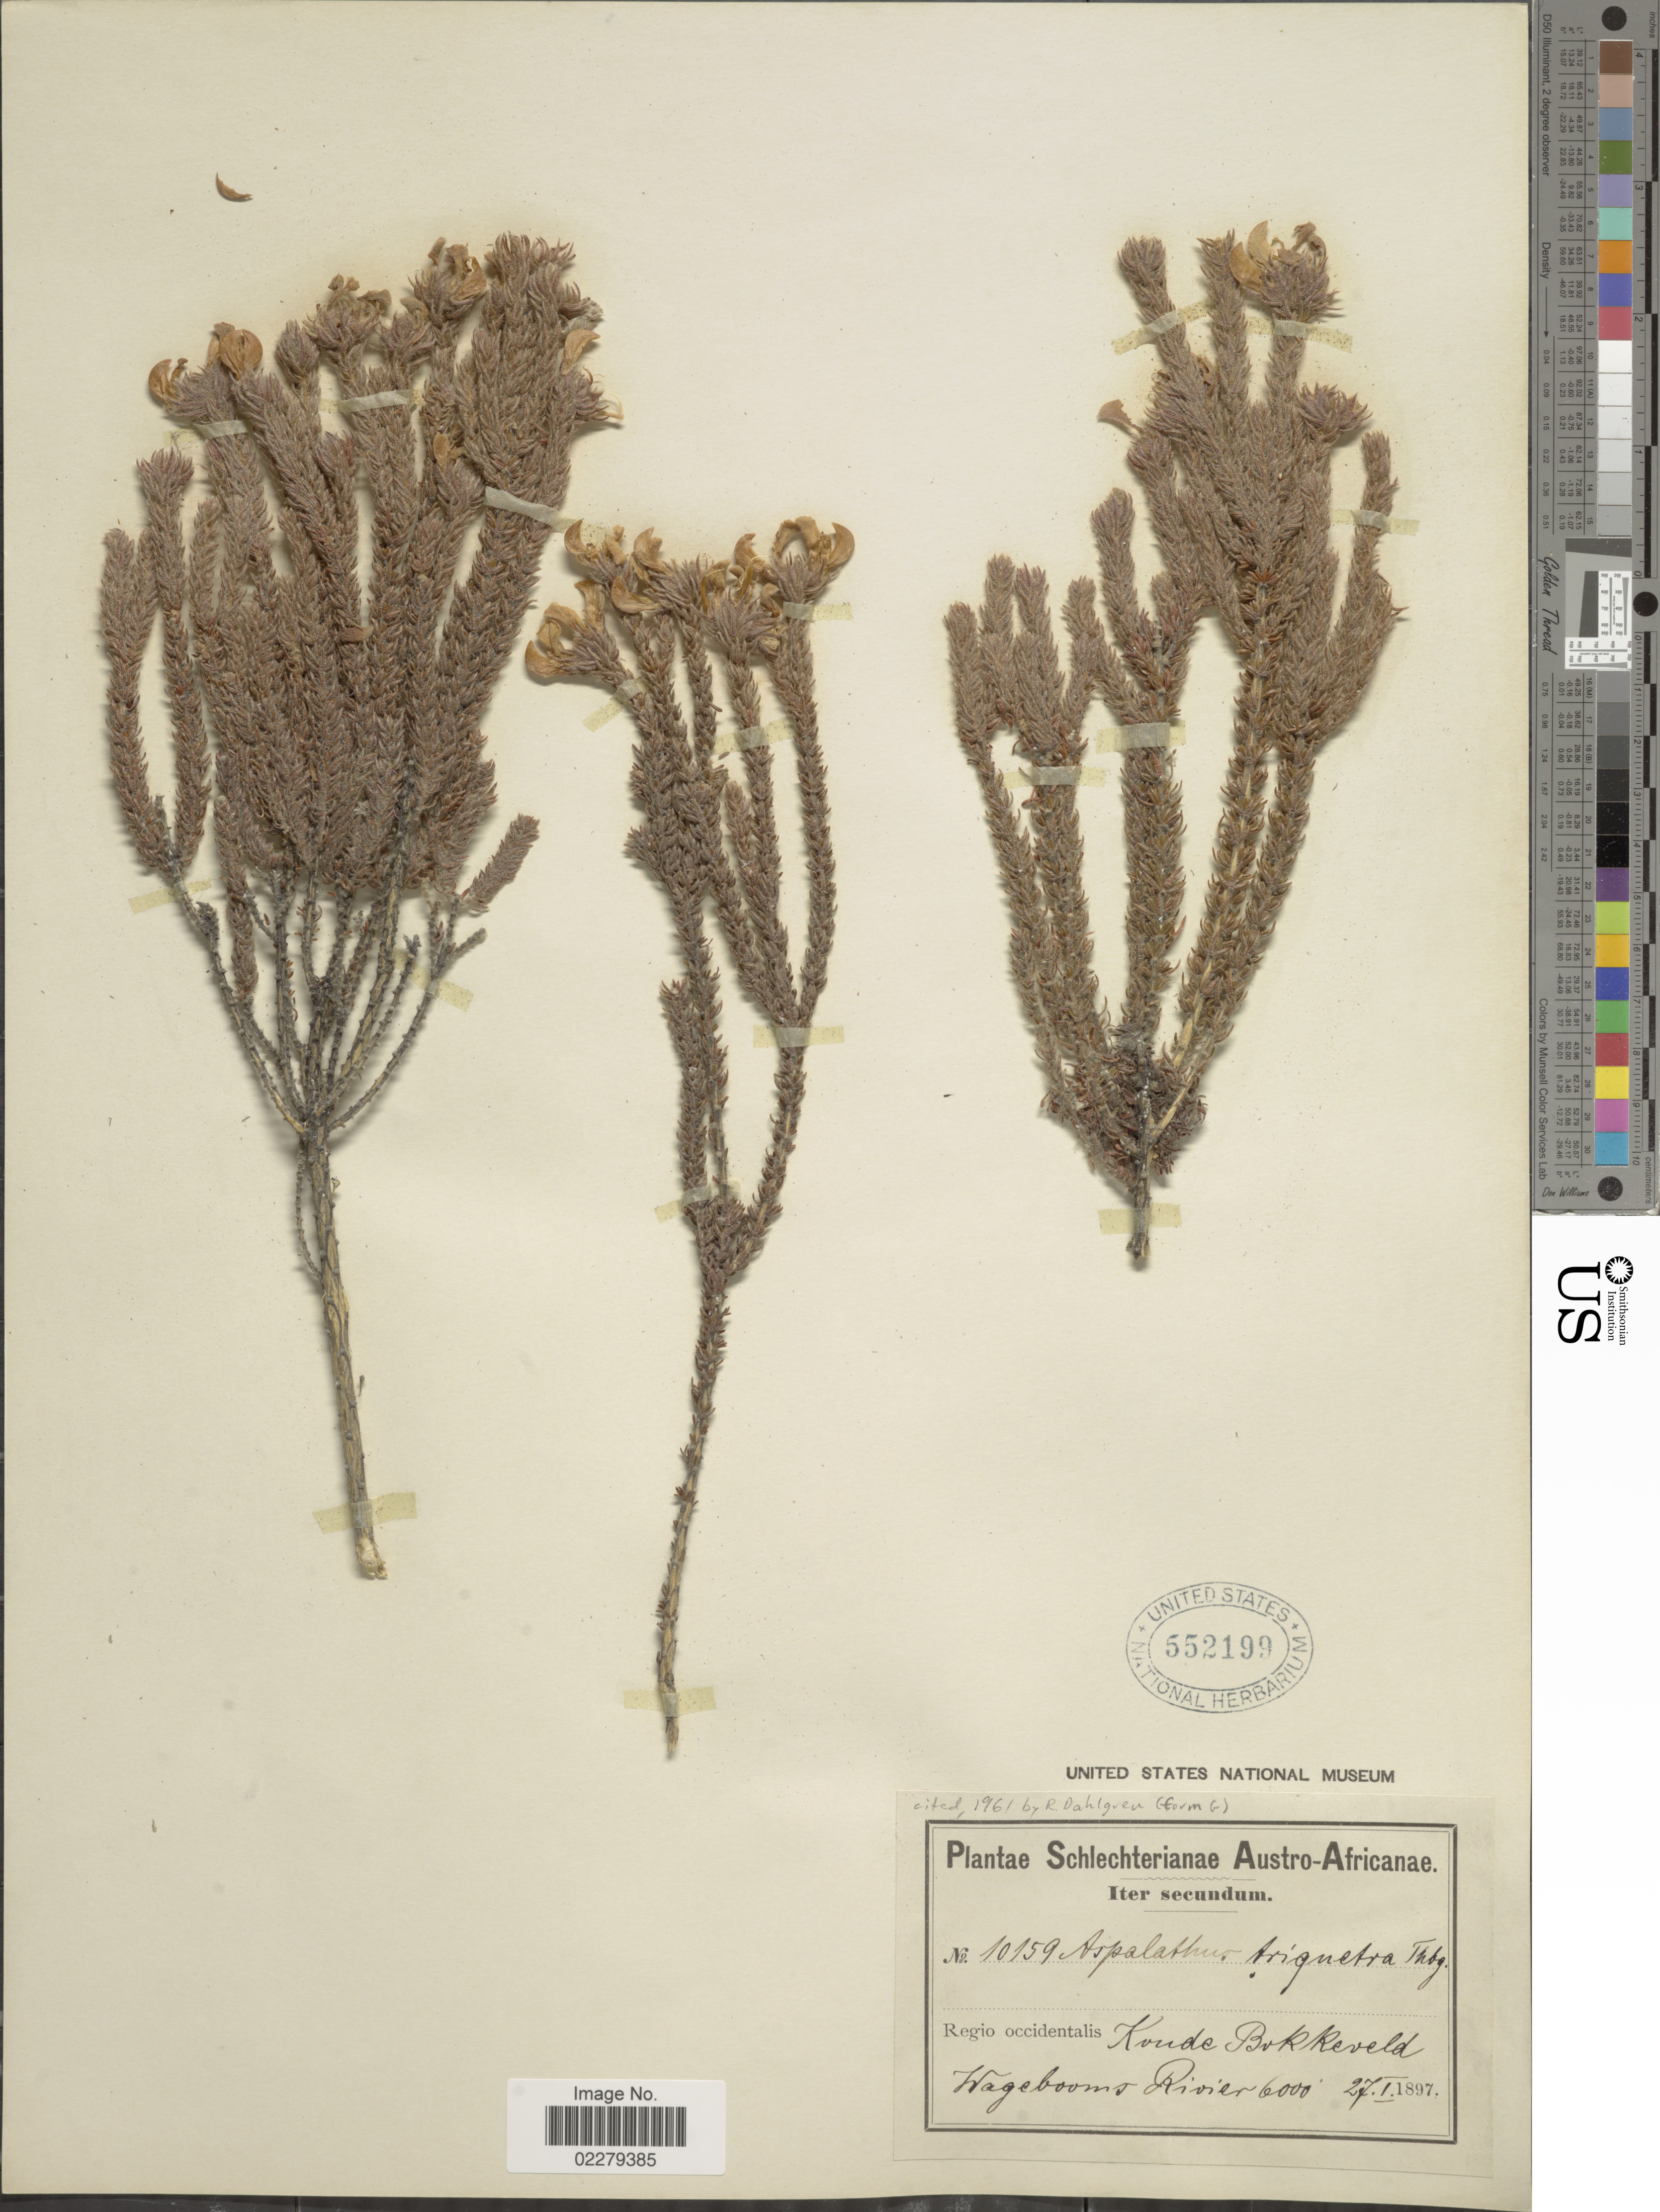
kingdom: Plantae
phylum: Tracheophyta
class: Magnoliopsida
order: Fabales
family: Fabaceae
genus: Aspalathus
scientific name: Aspalathus triquetra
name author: Thunb.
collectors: Schlechter, --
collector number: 10159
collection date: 1897-01-27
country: South Africa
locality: Austro- Africanae. Regio occidentalis, Koude Bokkeveld, Wagebooms Rivier.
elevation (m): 183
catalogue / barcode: US 552199